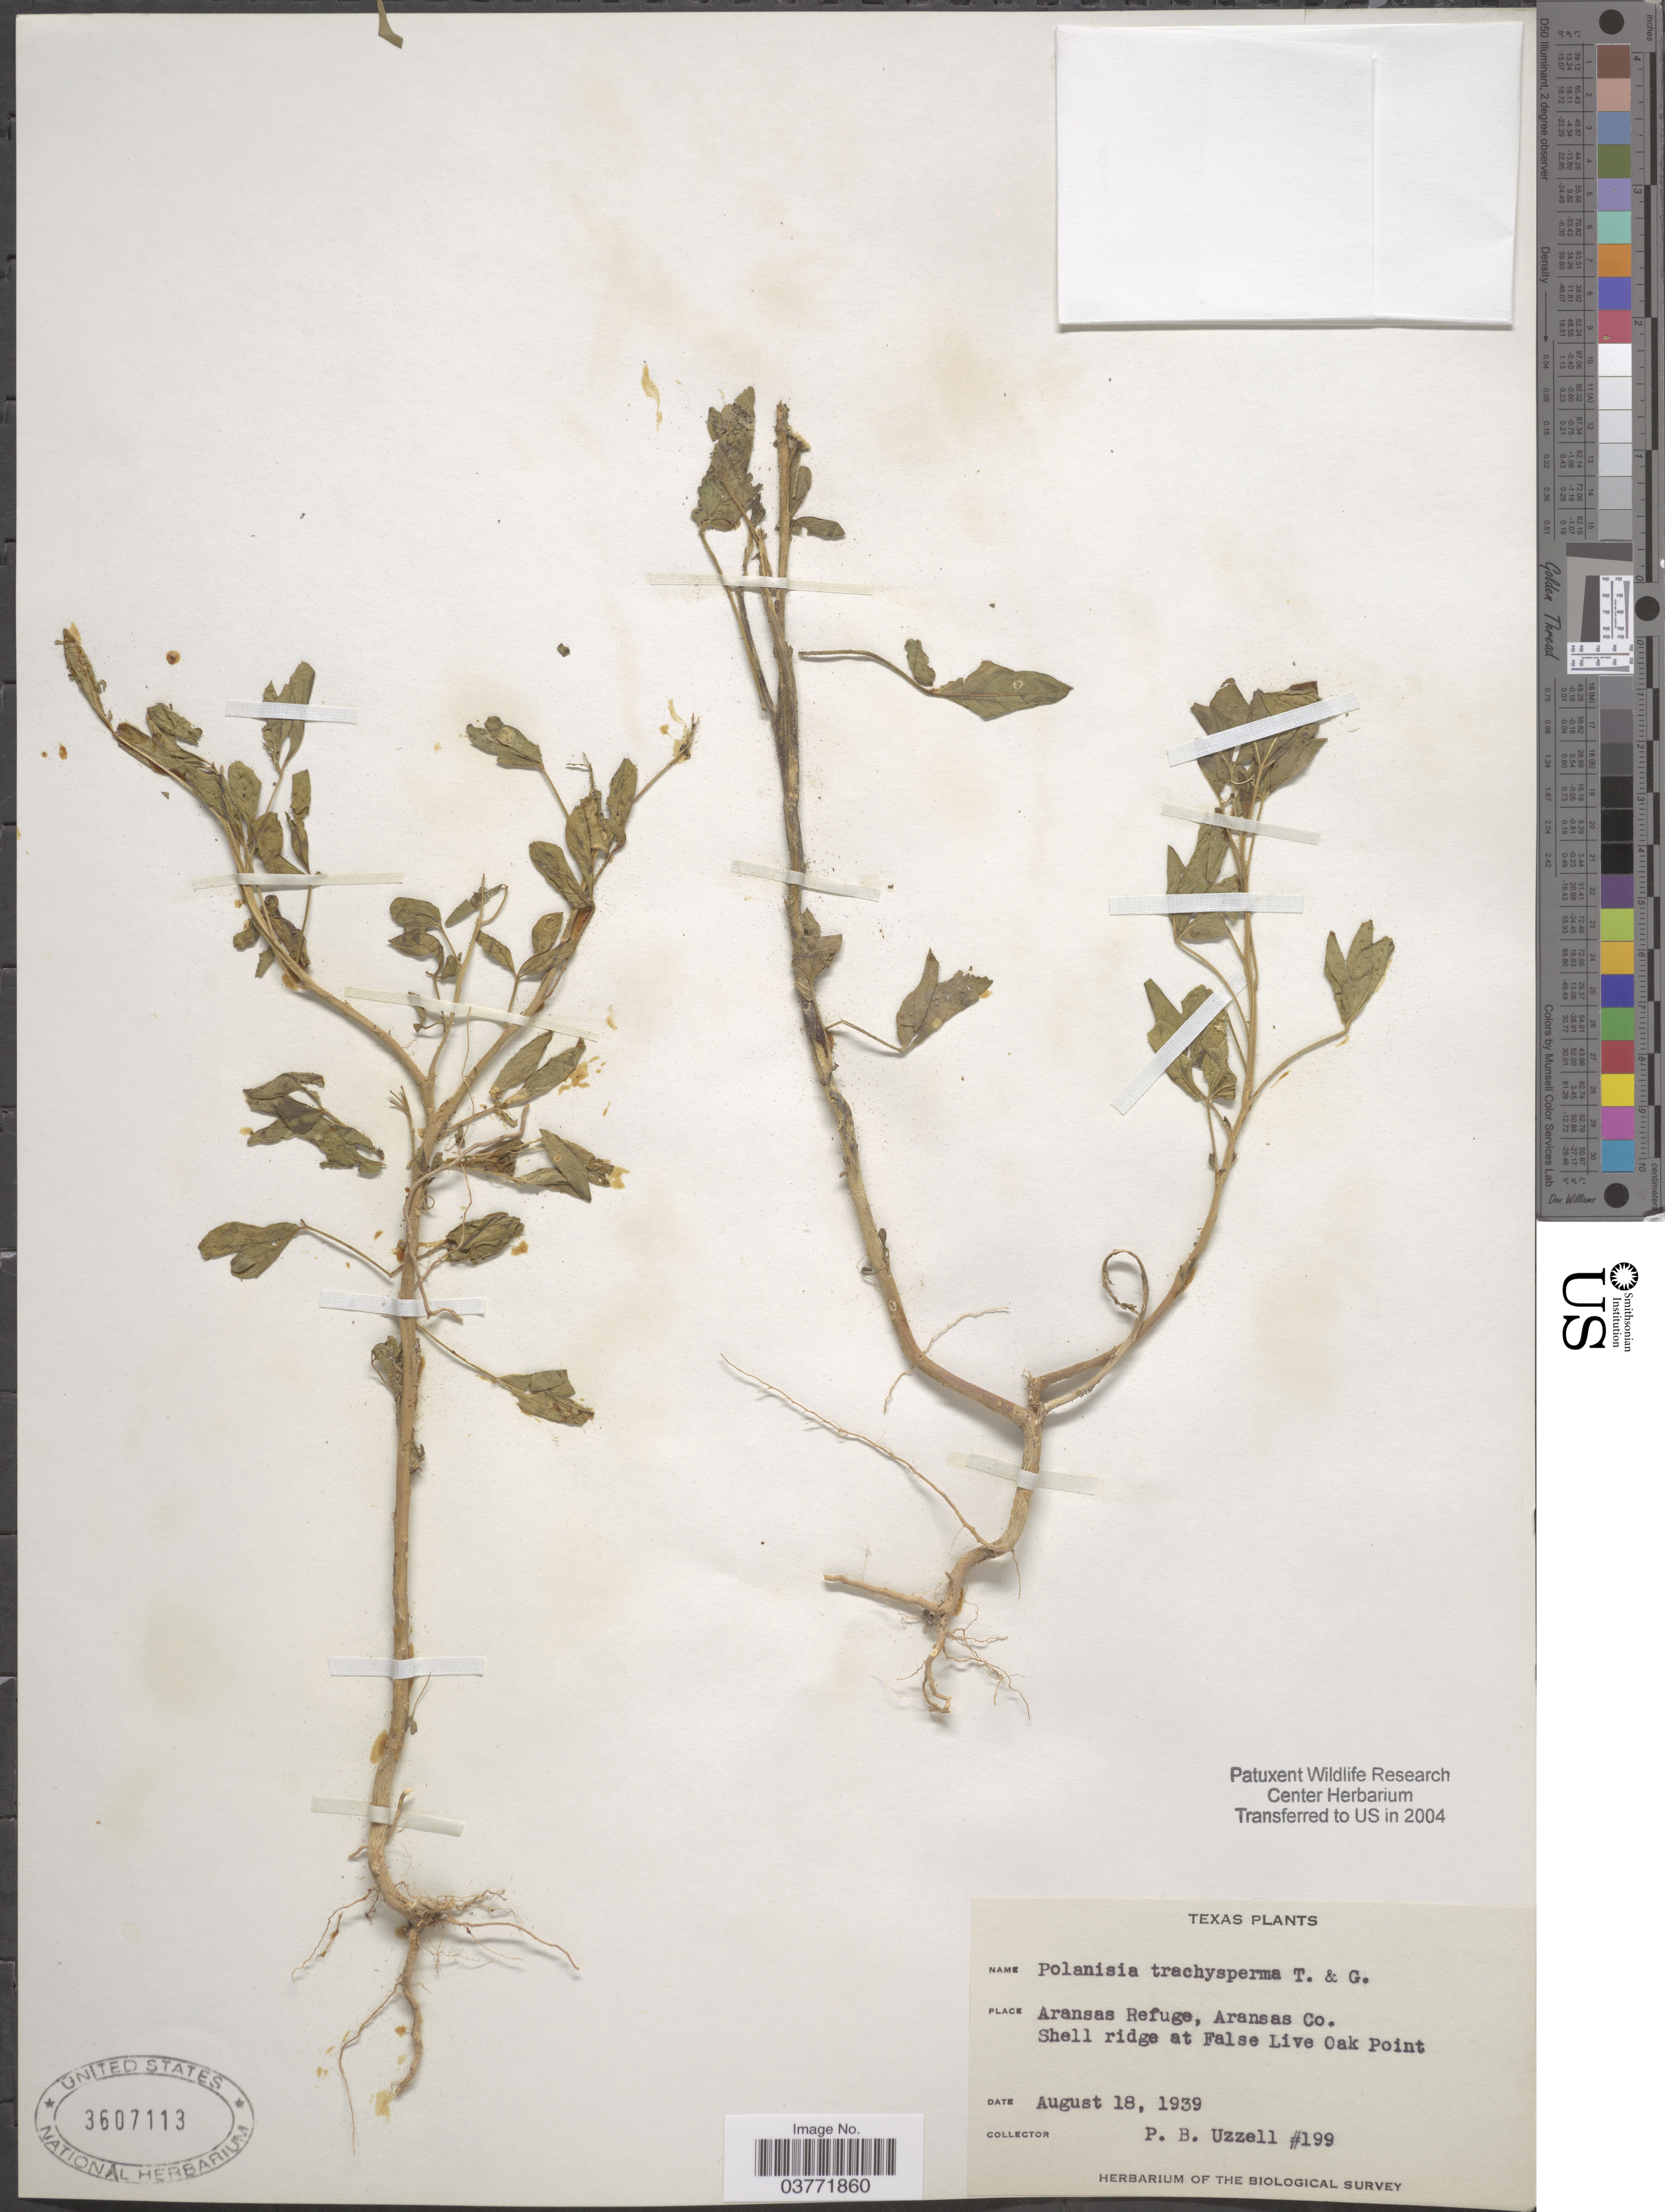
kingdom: Plantae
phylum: Tracheophyta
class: Magnoliopsida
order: Brassicales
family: Cleomaceae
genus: Polanisia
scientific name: Polanisia trachysperma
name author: Torr. & A. Gray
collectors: P. Uzzell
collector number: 199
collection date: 1939-08-18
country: United States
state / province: Texas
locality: Aransas Refuge, Aransas Co. Shell ridge at False Live Oak Point.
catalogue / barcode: US 3607113